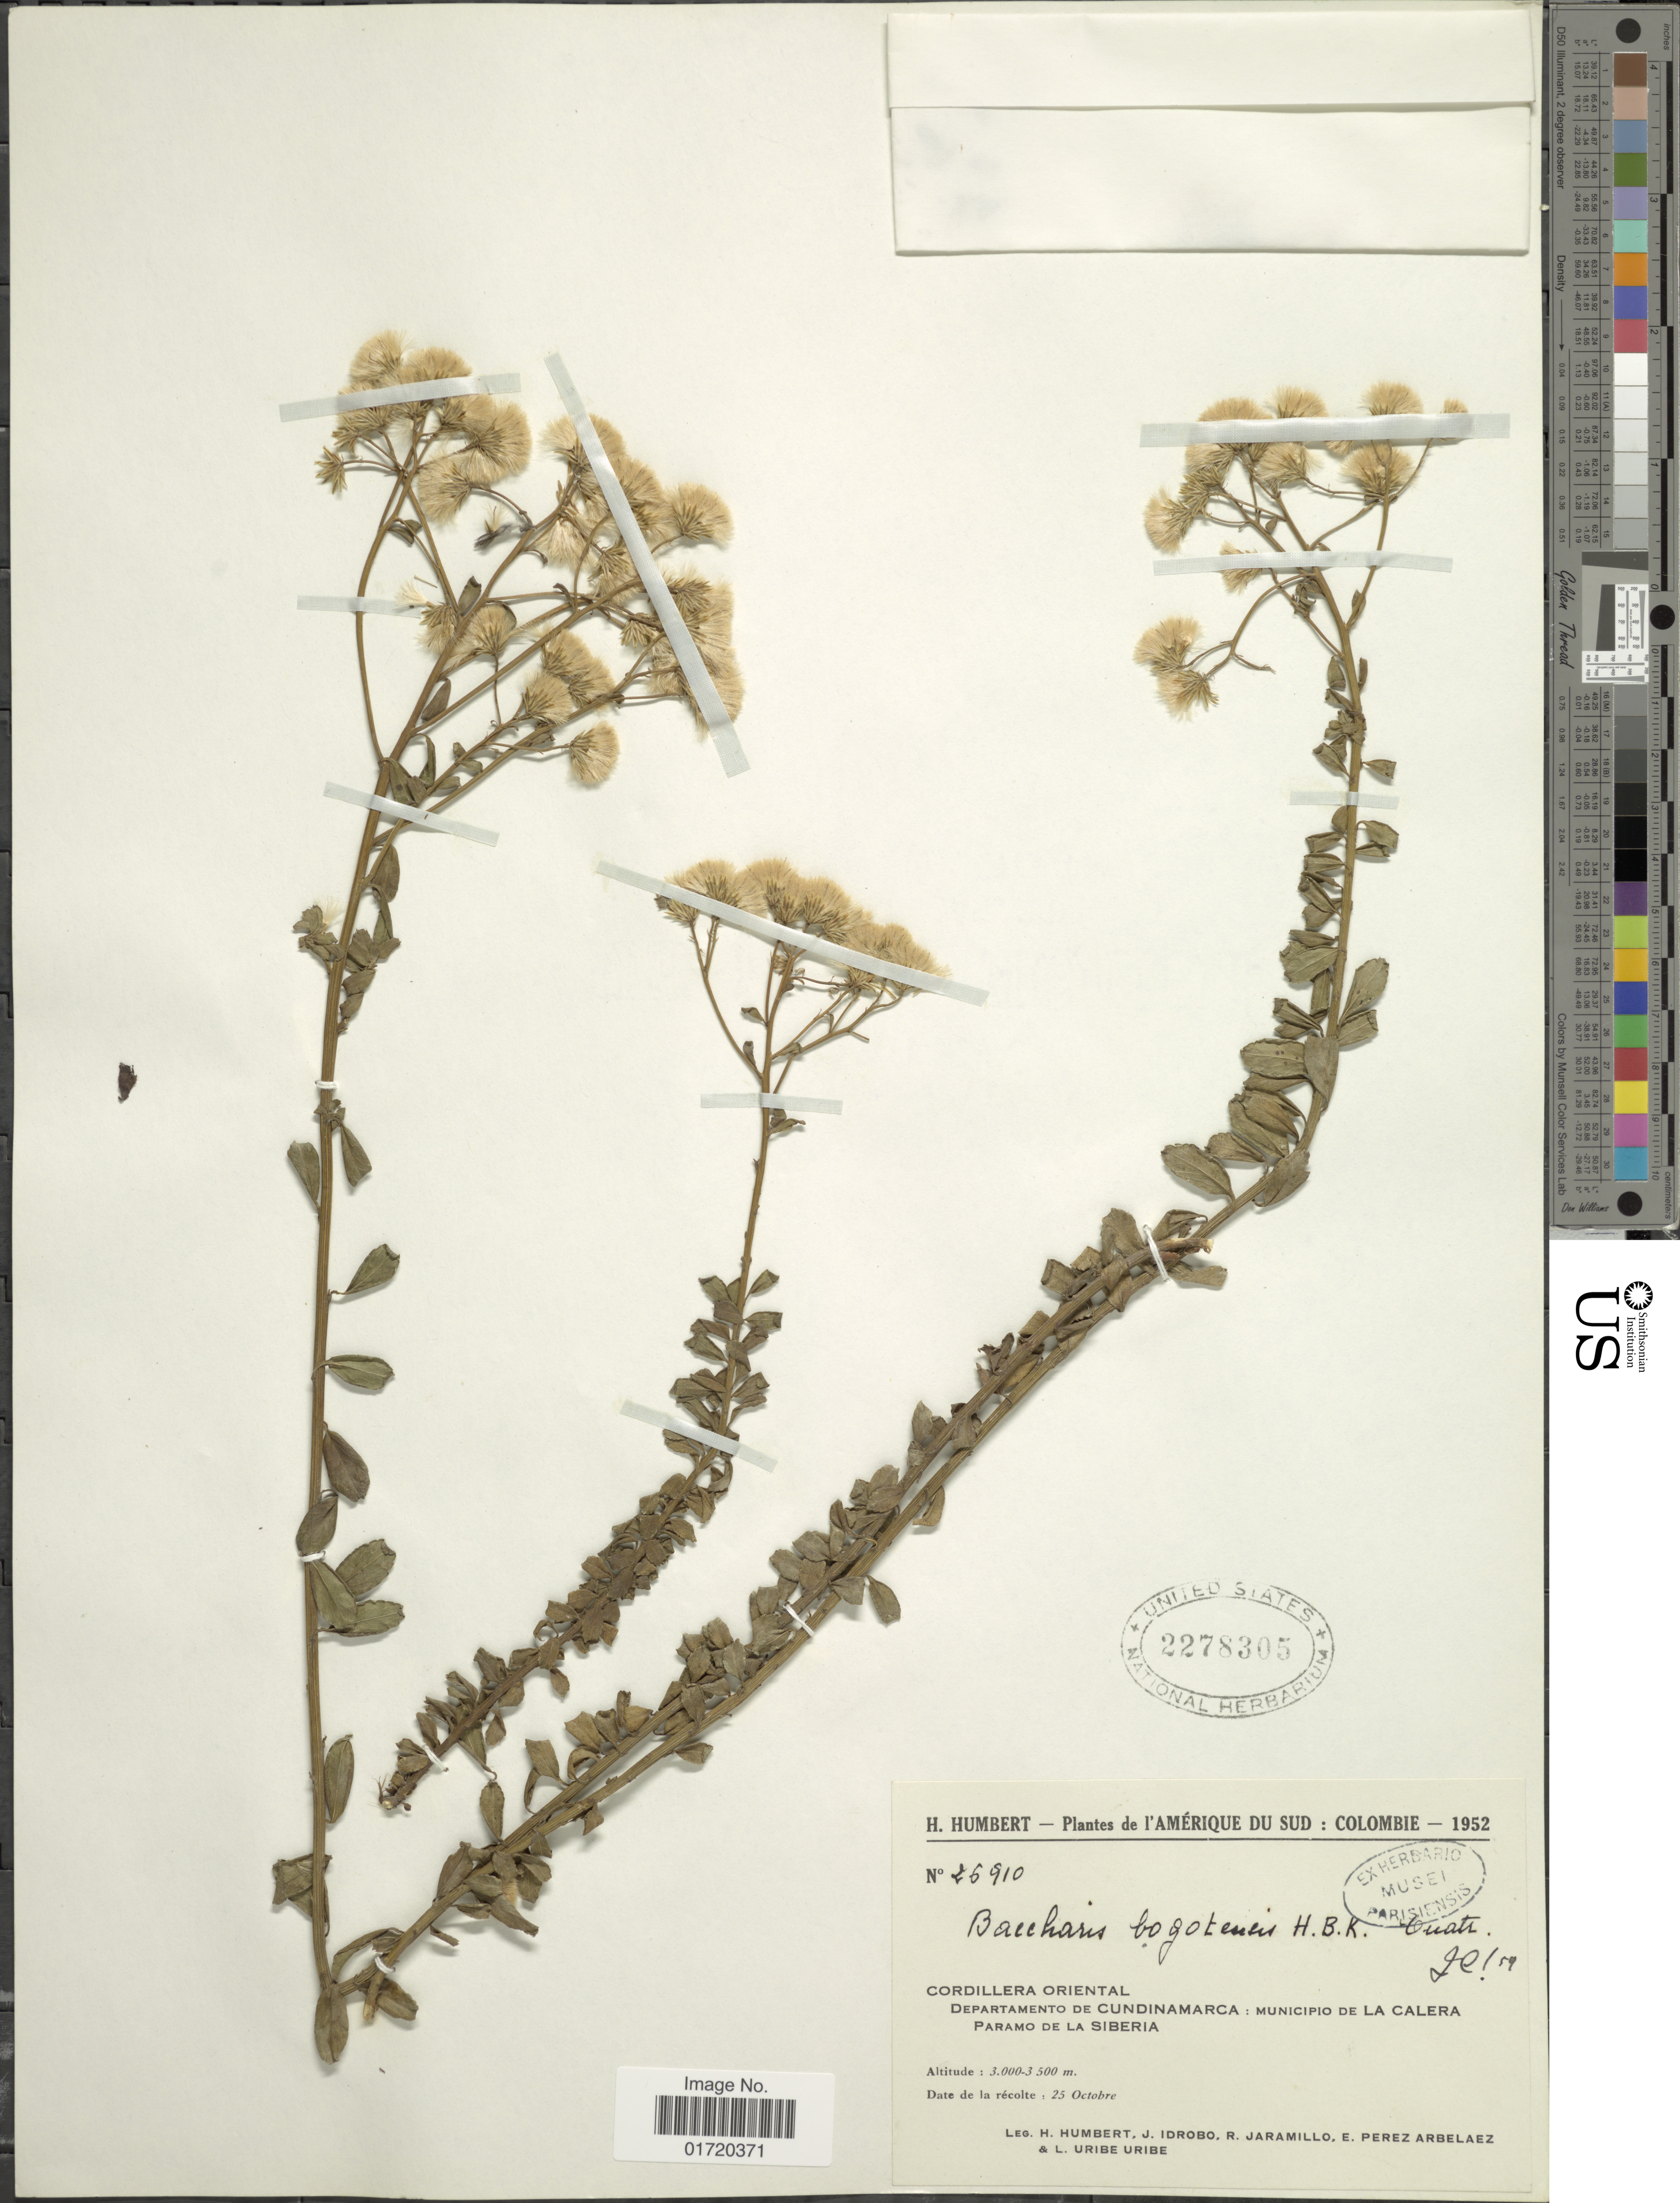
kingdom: Plantae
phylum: Tracheophyta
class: Magnoliopsida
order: Asterales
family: Asteraceae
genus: Baccharis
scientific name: Baccharis bogotensis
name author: Kunth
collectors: H. Humbert, J. M. Idrobo, R. Jaramillo M., E. Pérez Arbeláez & L. Uribe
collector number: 26910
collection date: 1952-10-25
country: Colombia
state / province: Cundinamarca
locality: L'Amerique du Sud, Cordillera Oriental, Municipio de La Calera, Paramo de La Siberia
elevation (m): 3000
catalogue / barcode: US 2278305